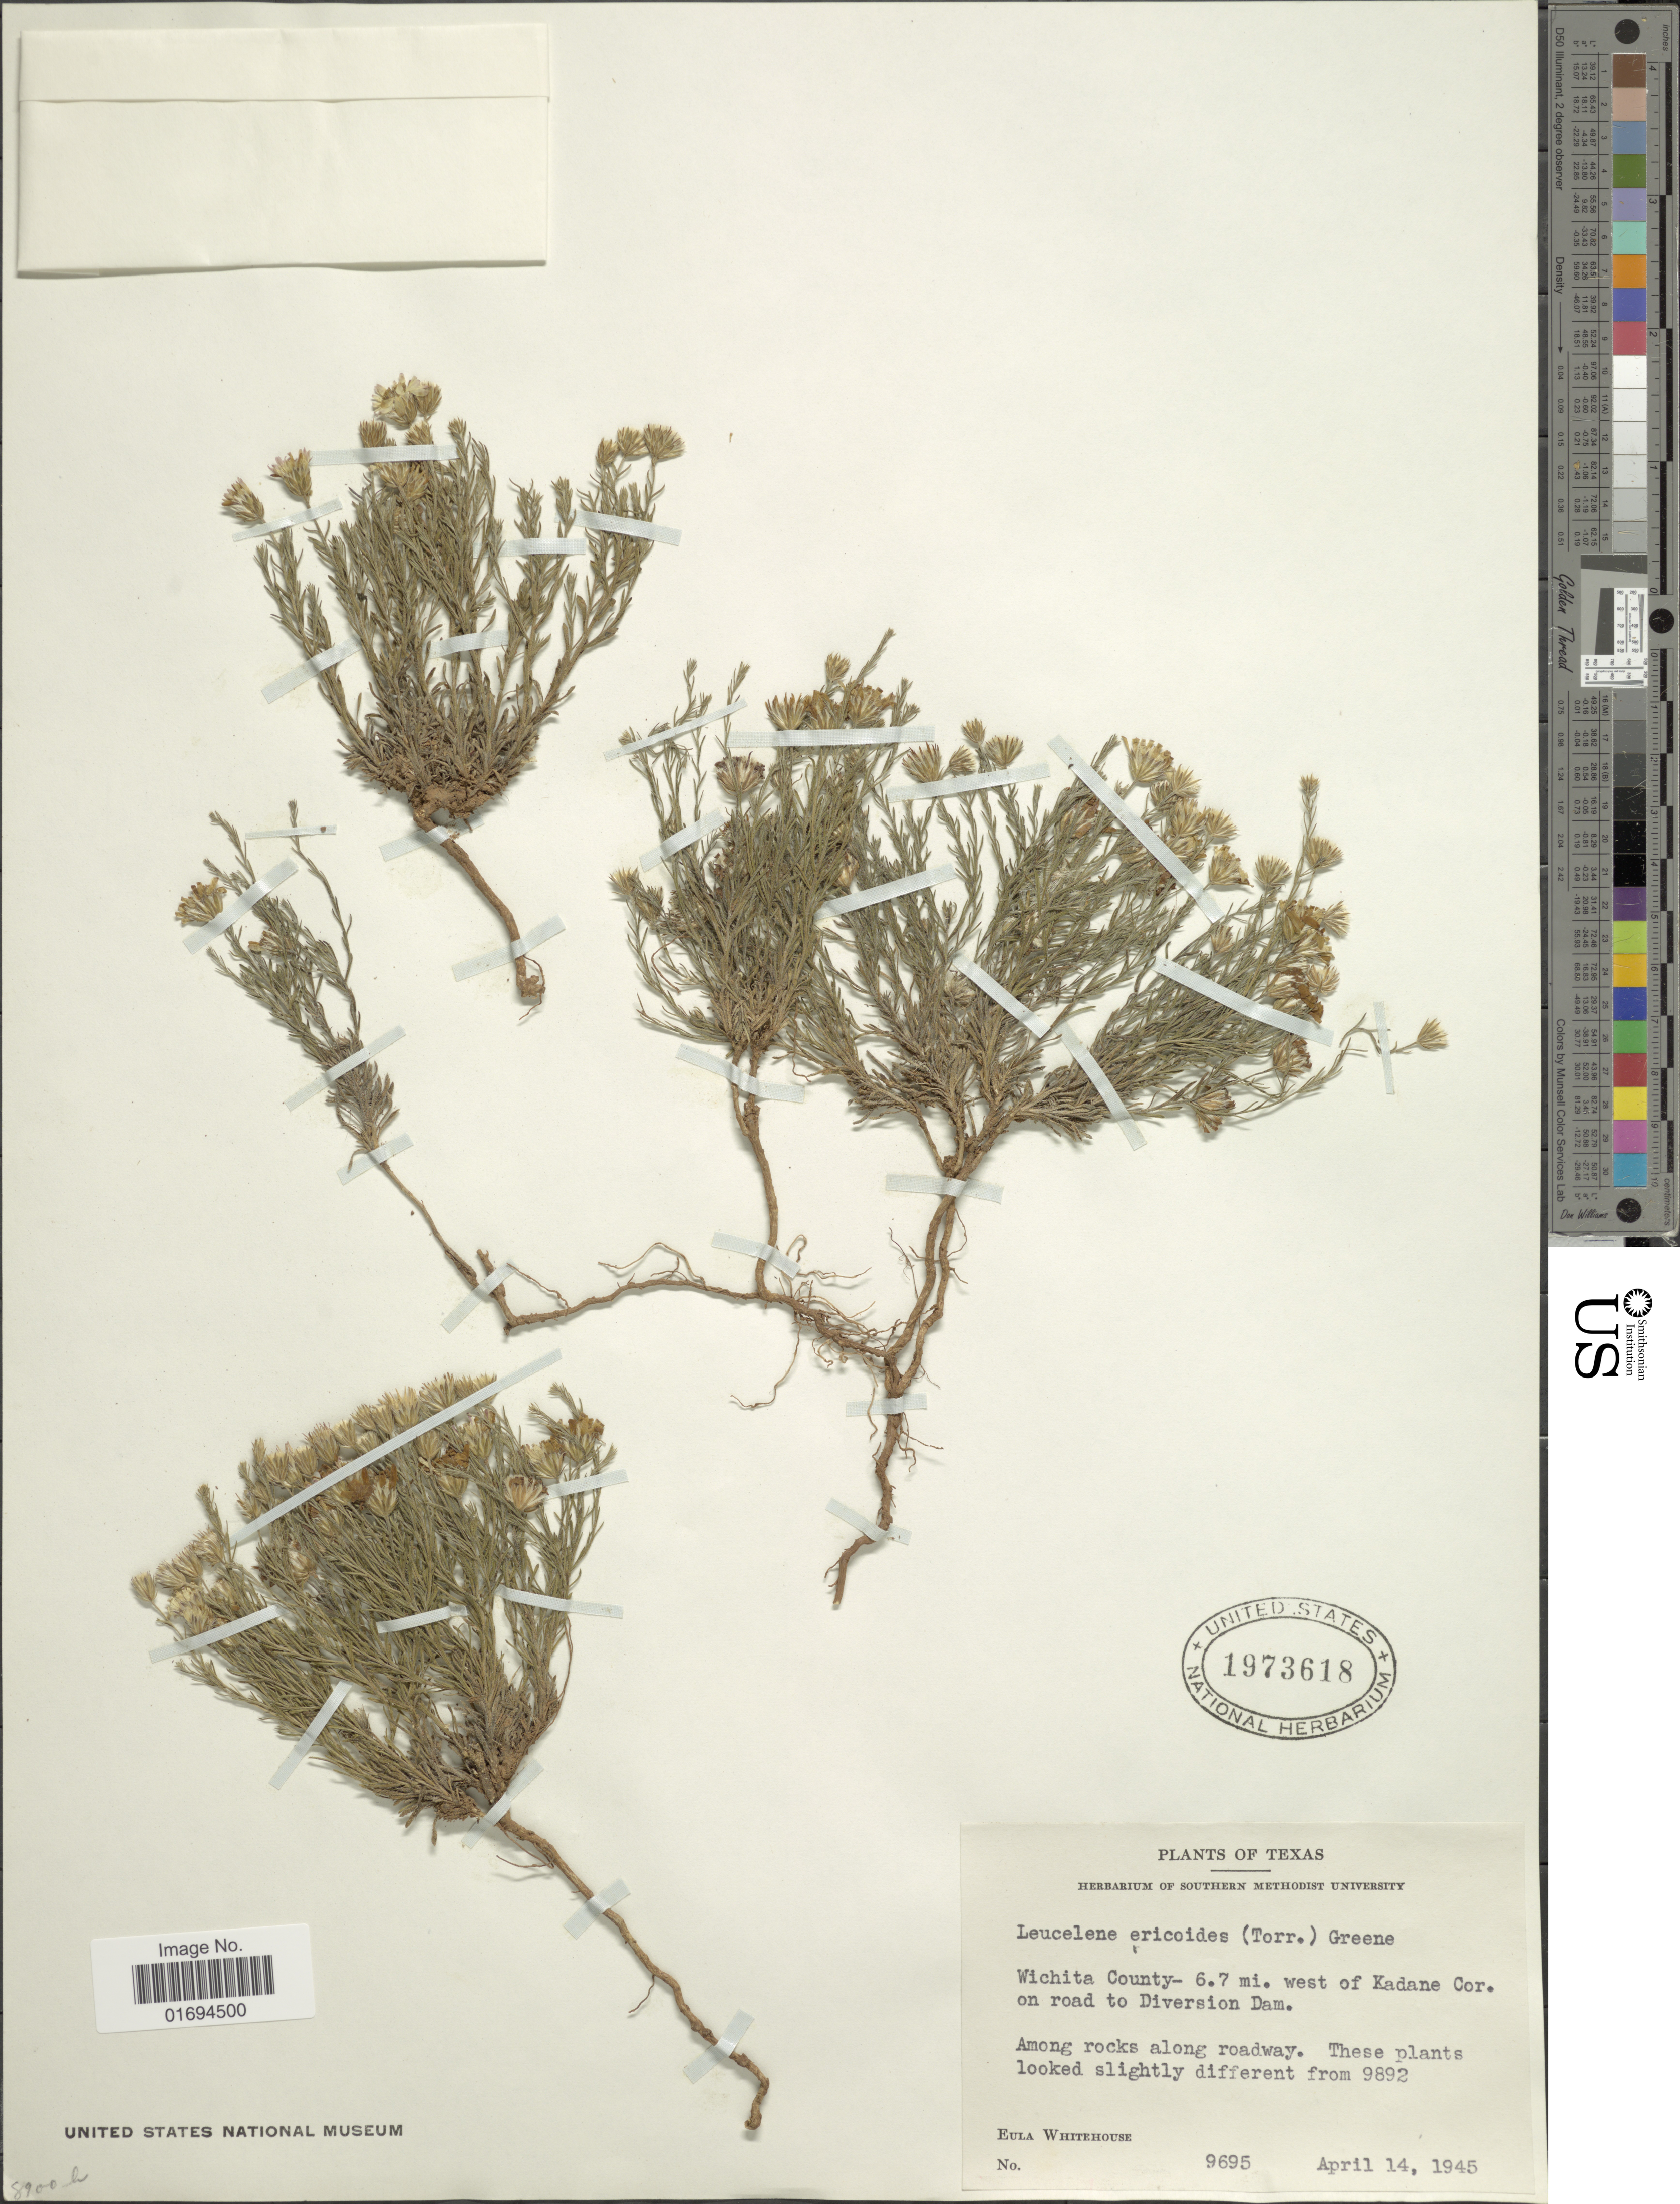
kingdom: Plantae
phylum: Tracheophyta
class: Magnoliopsida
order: Asterales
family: Asteraceae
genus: Chaetopappa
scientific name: Chaetopappa ericoides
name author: (Torr.) G.L. Nesom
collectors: E. Whitehouse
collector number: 9695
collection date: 1945-04-14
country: United States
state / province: Texas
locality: Wichita County 6.7 mi. west of Kadane Cor. on road to Diversion Dam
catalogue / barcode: US 1973618